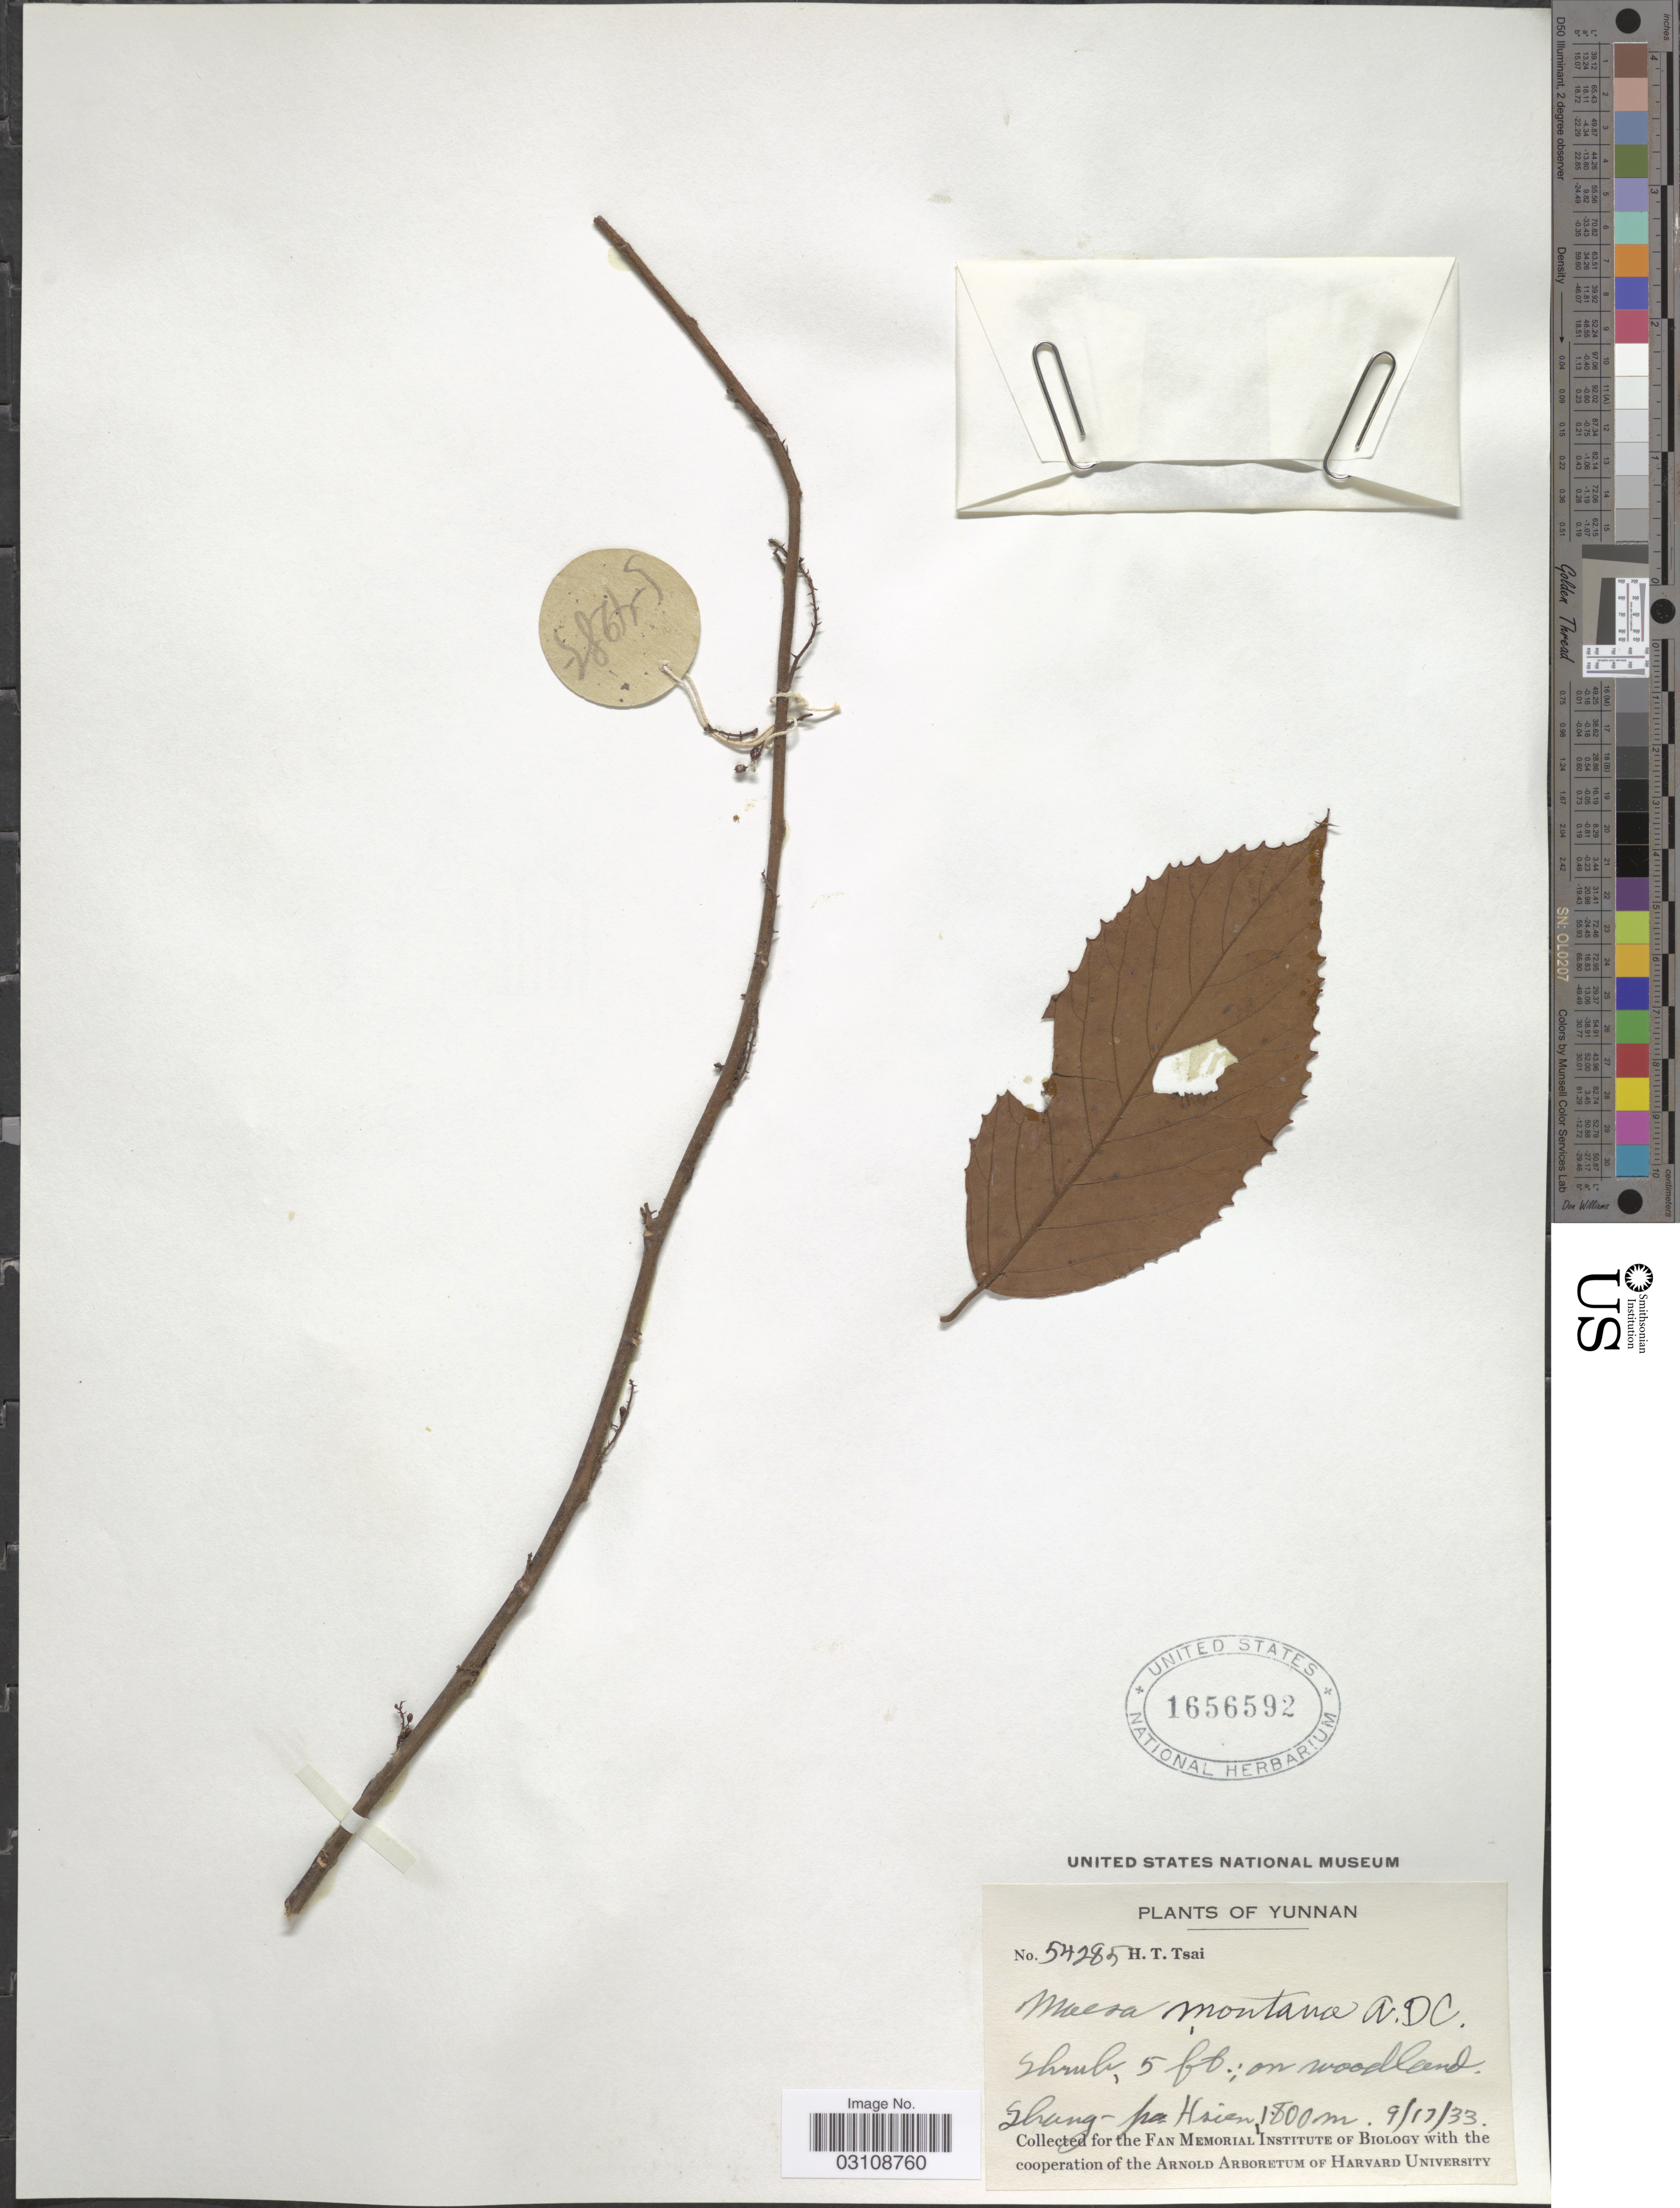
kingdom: Plantae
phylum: Tracheophyta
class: Magnoliopsida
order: Ericales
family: Primulaceae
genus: Maesa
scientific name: Maesa montana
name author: A. DC.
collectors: H. Tsai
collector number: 54285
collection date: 1933-09-17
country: China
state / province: Yunnan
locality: Shang-pa Hsien.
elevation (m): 1800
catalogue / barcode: US 1656592